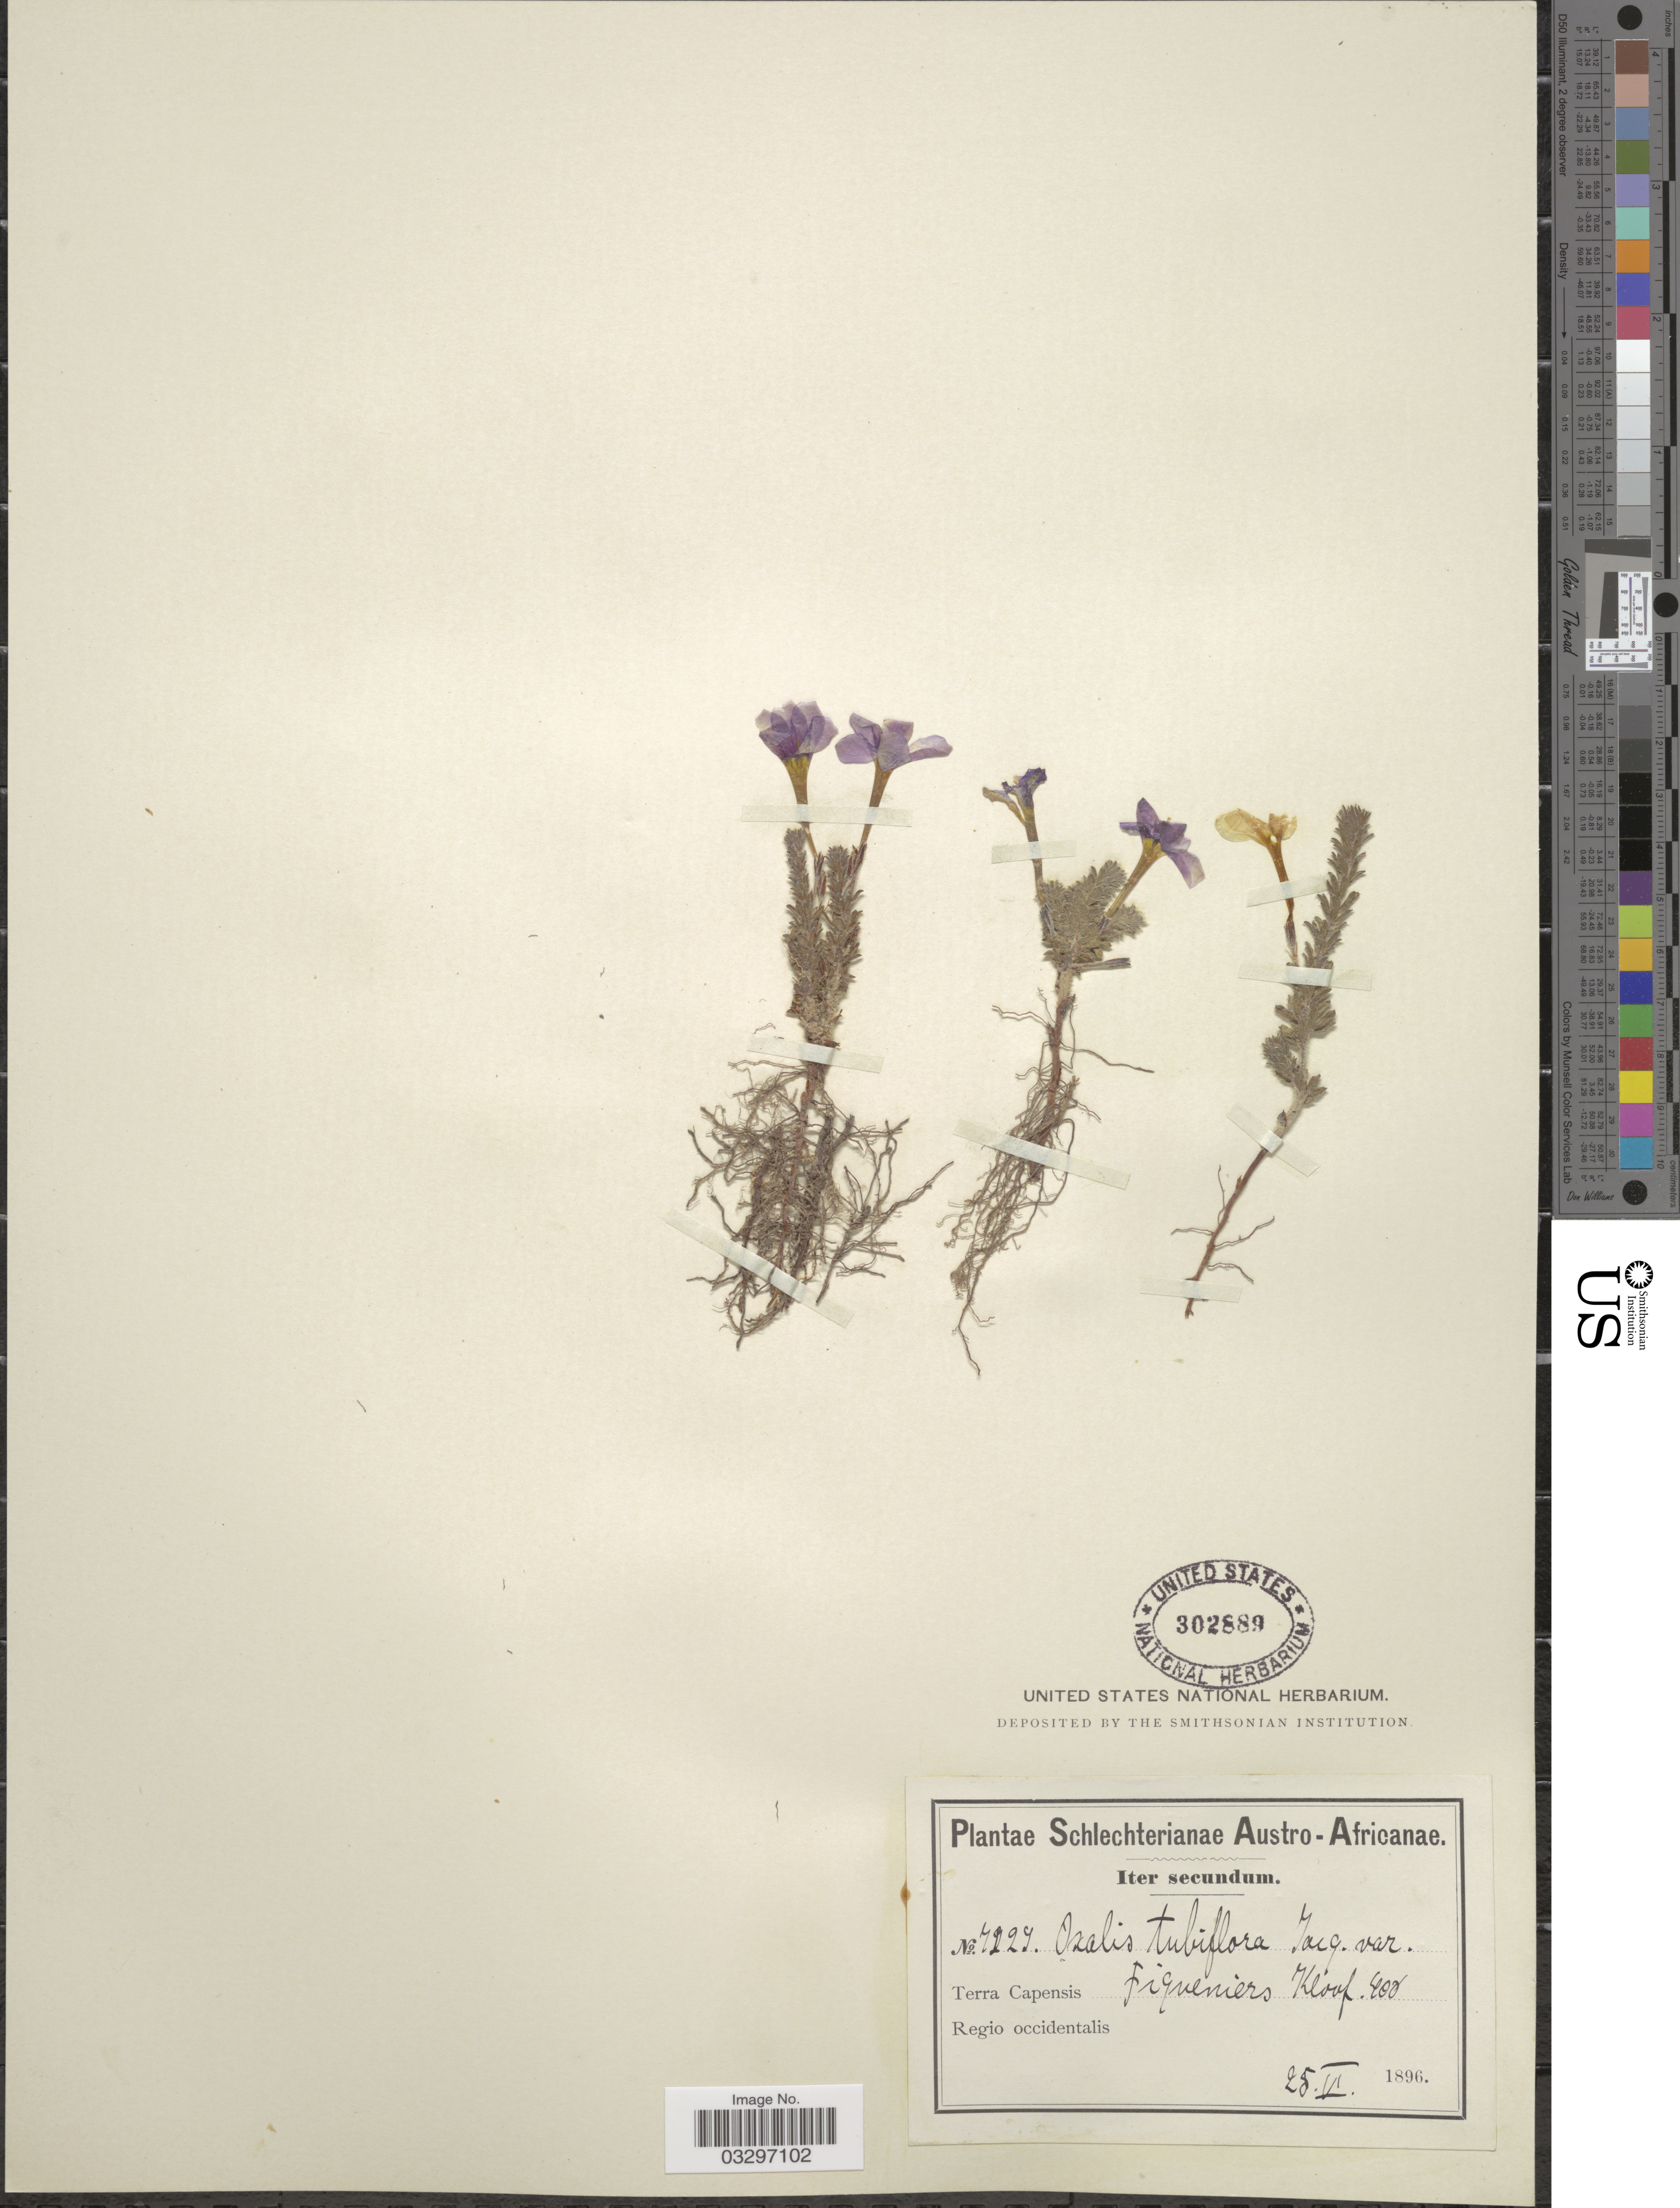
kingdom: Plantae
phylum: Tracheophyta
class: Magnoliopsida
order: Oxalidales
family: Oxalidaceae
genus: Oxalis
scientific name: Oxalis tubiflora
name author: Jacq.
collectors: Schlechter, --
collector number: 7229*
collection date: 1896-06-25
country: South Africa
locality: Austro-Africanae, Terra Capensis, Piqueniers Kloof, Regio occidentalis.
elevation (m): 122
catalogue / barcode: US 302889